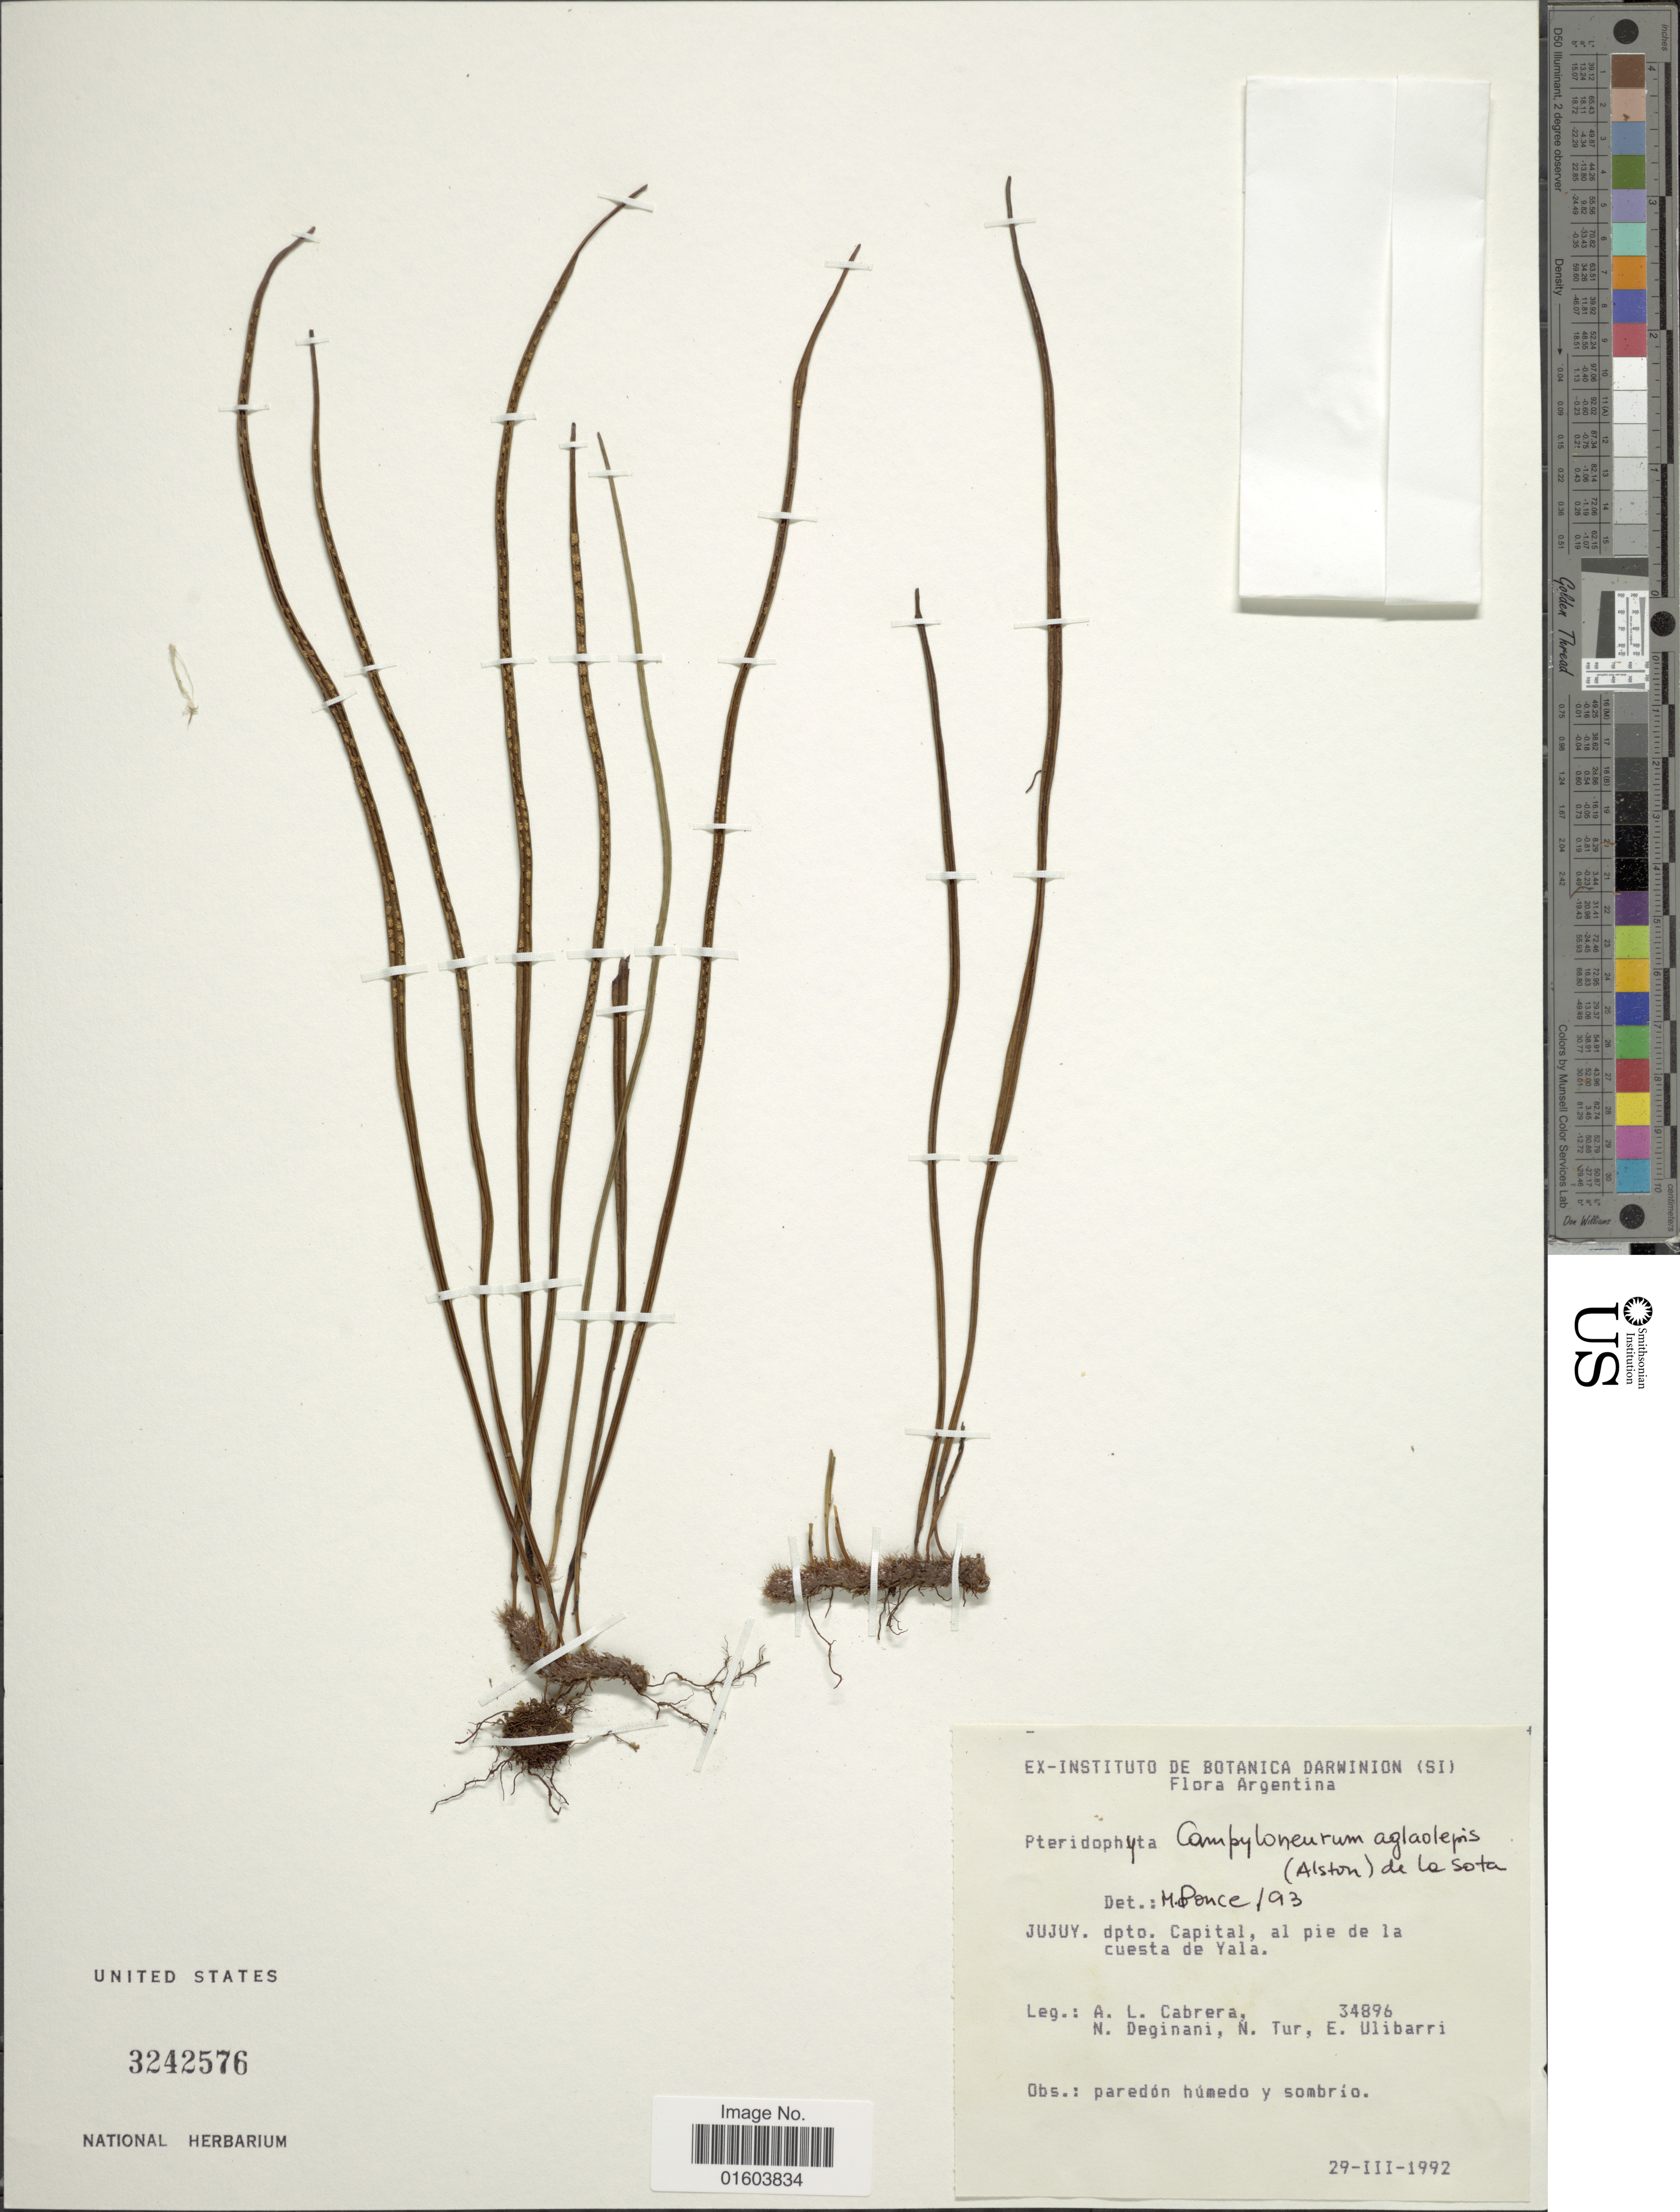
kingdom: Plantae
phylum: Tracheophyta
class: Polypodiopsida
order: Polypodiales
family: Polypodiaceae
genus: Campyloneurum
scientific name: Campyloneurum aglaolepis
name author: (Alston) Sota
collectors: A. L. Cabrera, N. Deginani & E. Ulibarri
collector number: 34896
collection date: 1992-03-29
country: Argentina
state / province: Jujuy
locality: Jujuy, dpto. Capital, al pie de la cuesta de Yala.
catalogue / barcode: US 3242576